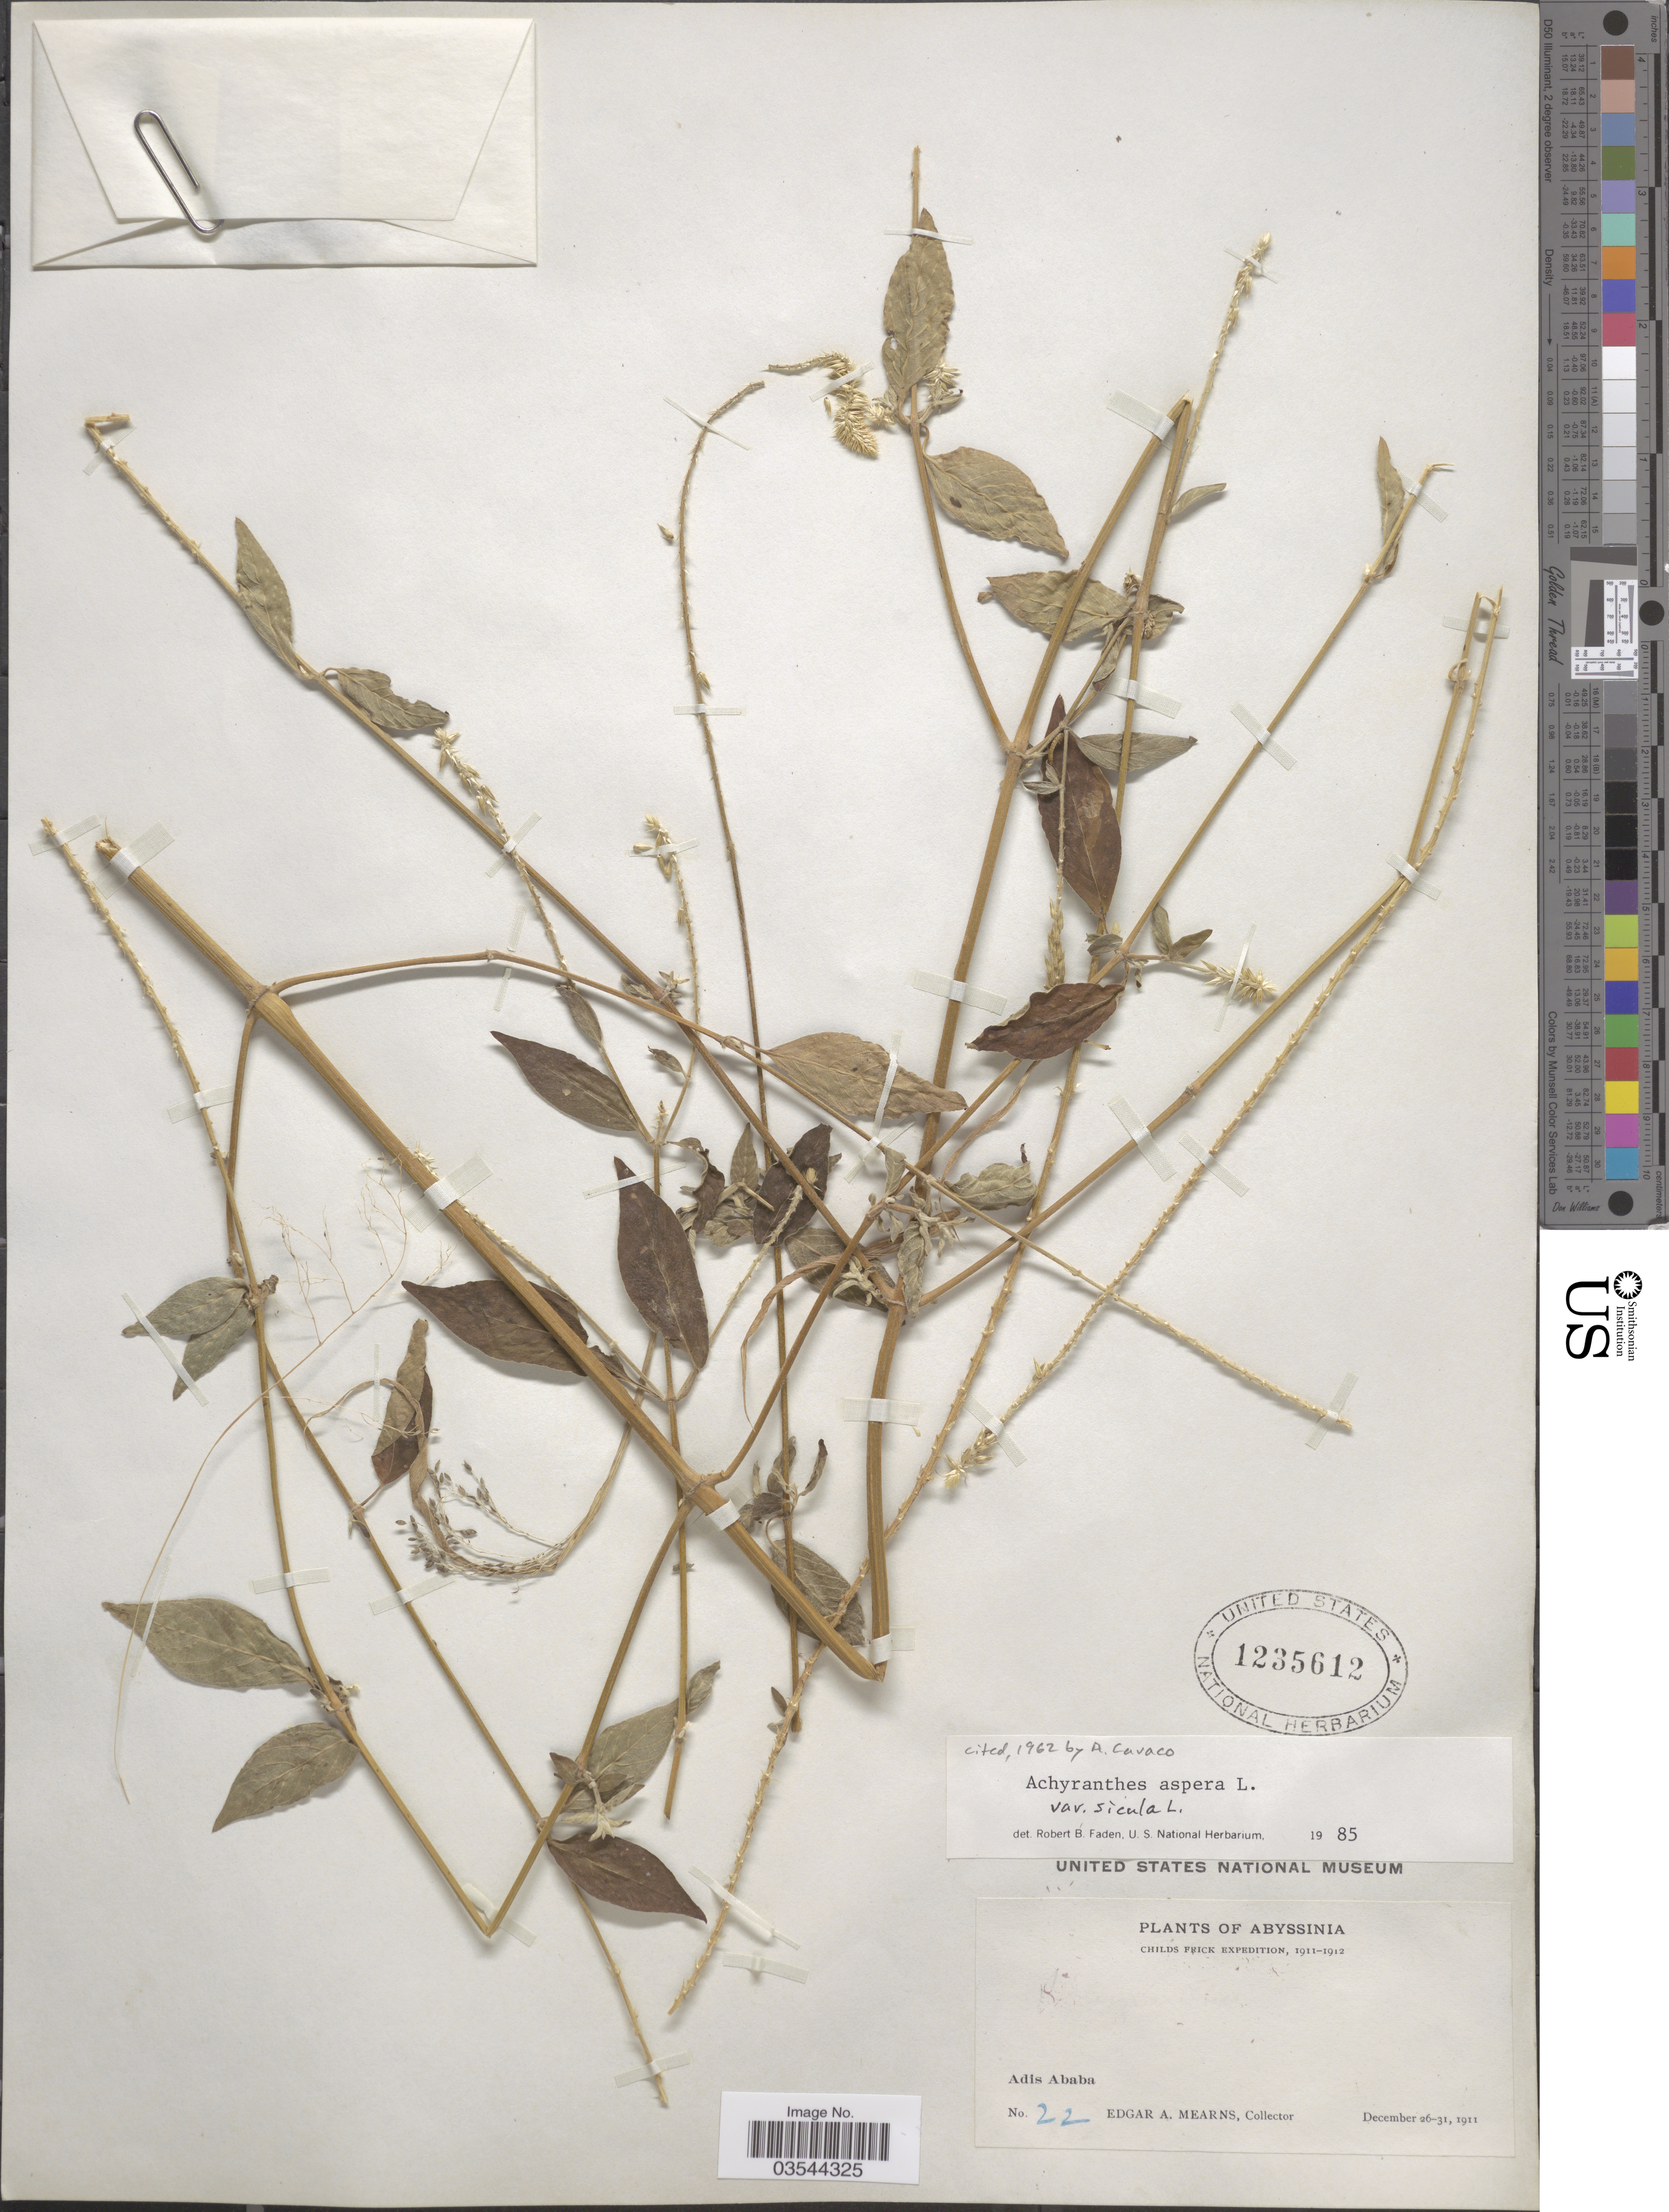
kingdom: Plantae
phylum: Tracheophyta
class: Magnoliopsida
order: Caryophyllales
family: Amaranthaceae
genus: Achyranthes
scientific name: Achyranthes aspera var. sicula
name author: L.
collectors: E. A. Mearns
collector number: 22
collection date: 1911-02-26/1911-12-31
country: Ethiopia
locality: Abyssinia. Adis Ababa.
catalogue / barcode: US 1235612